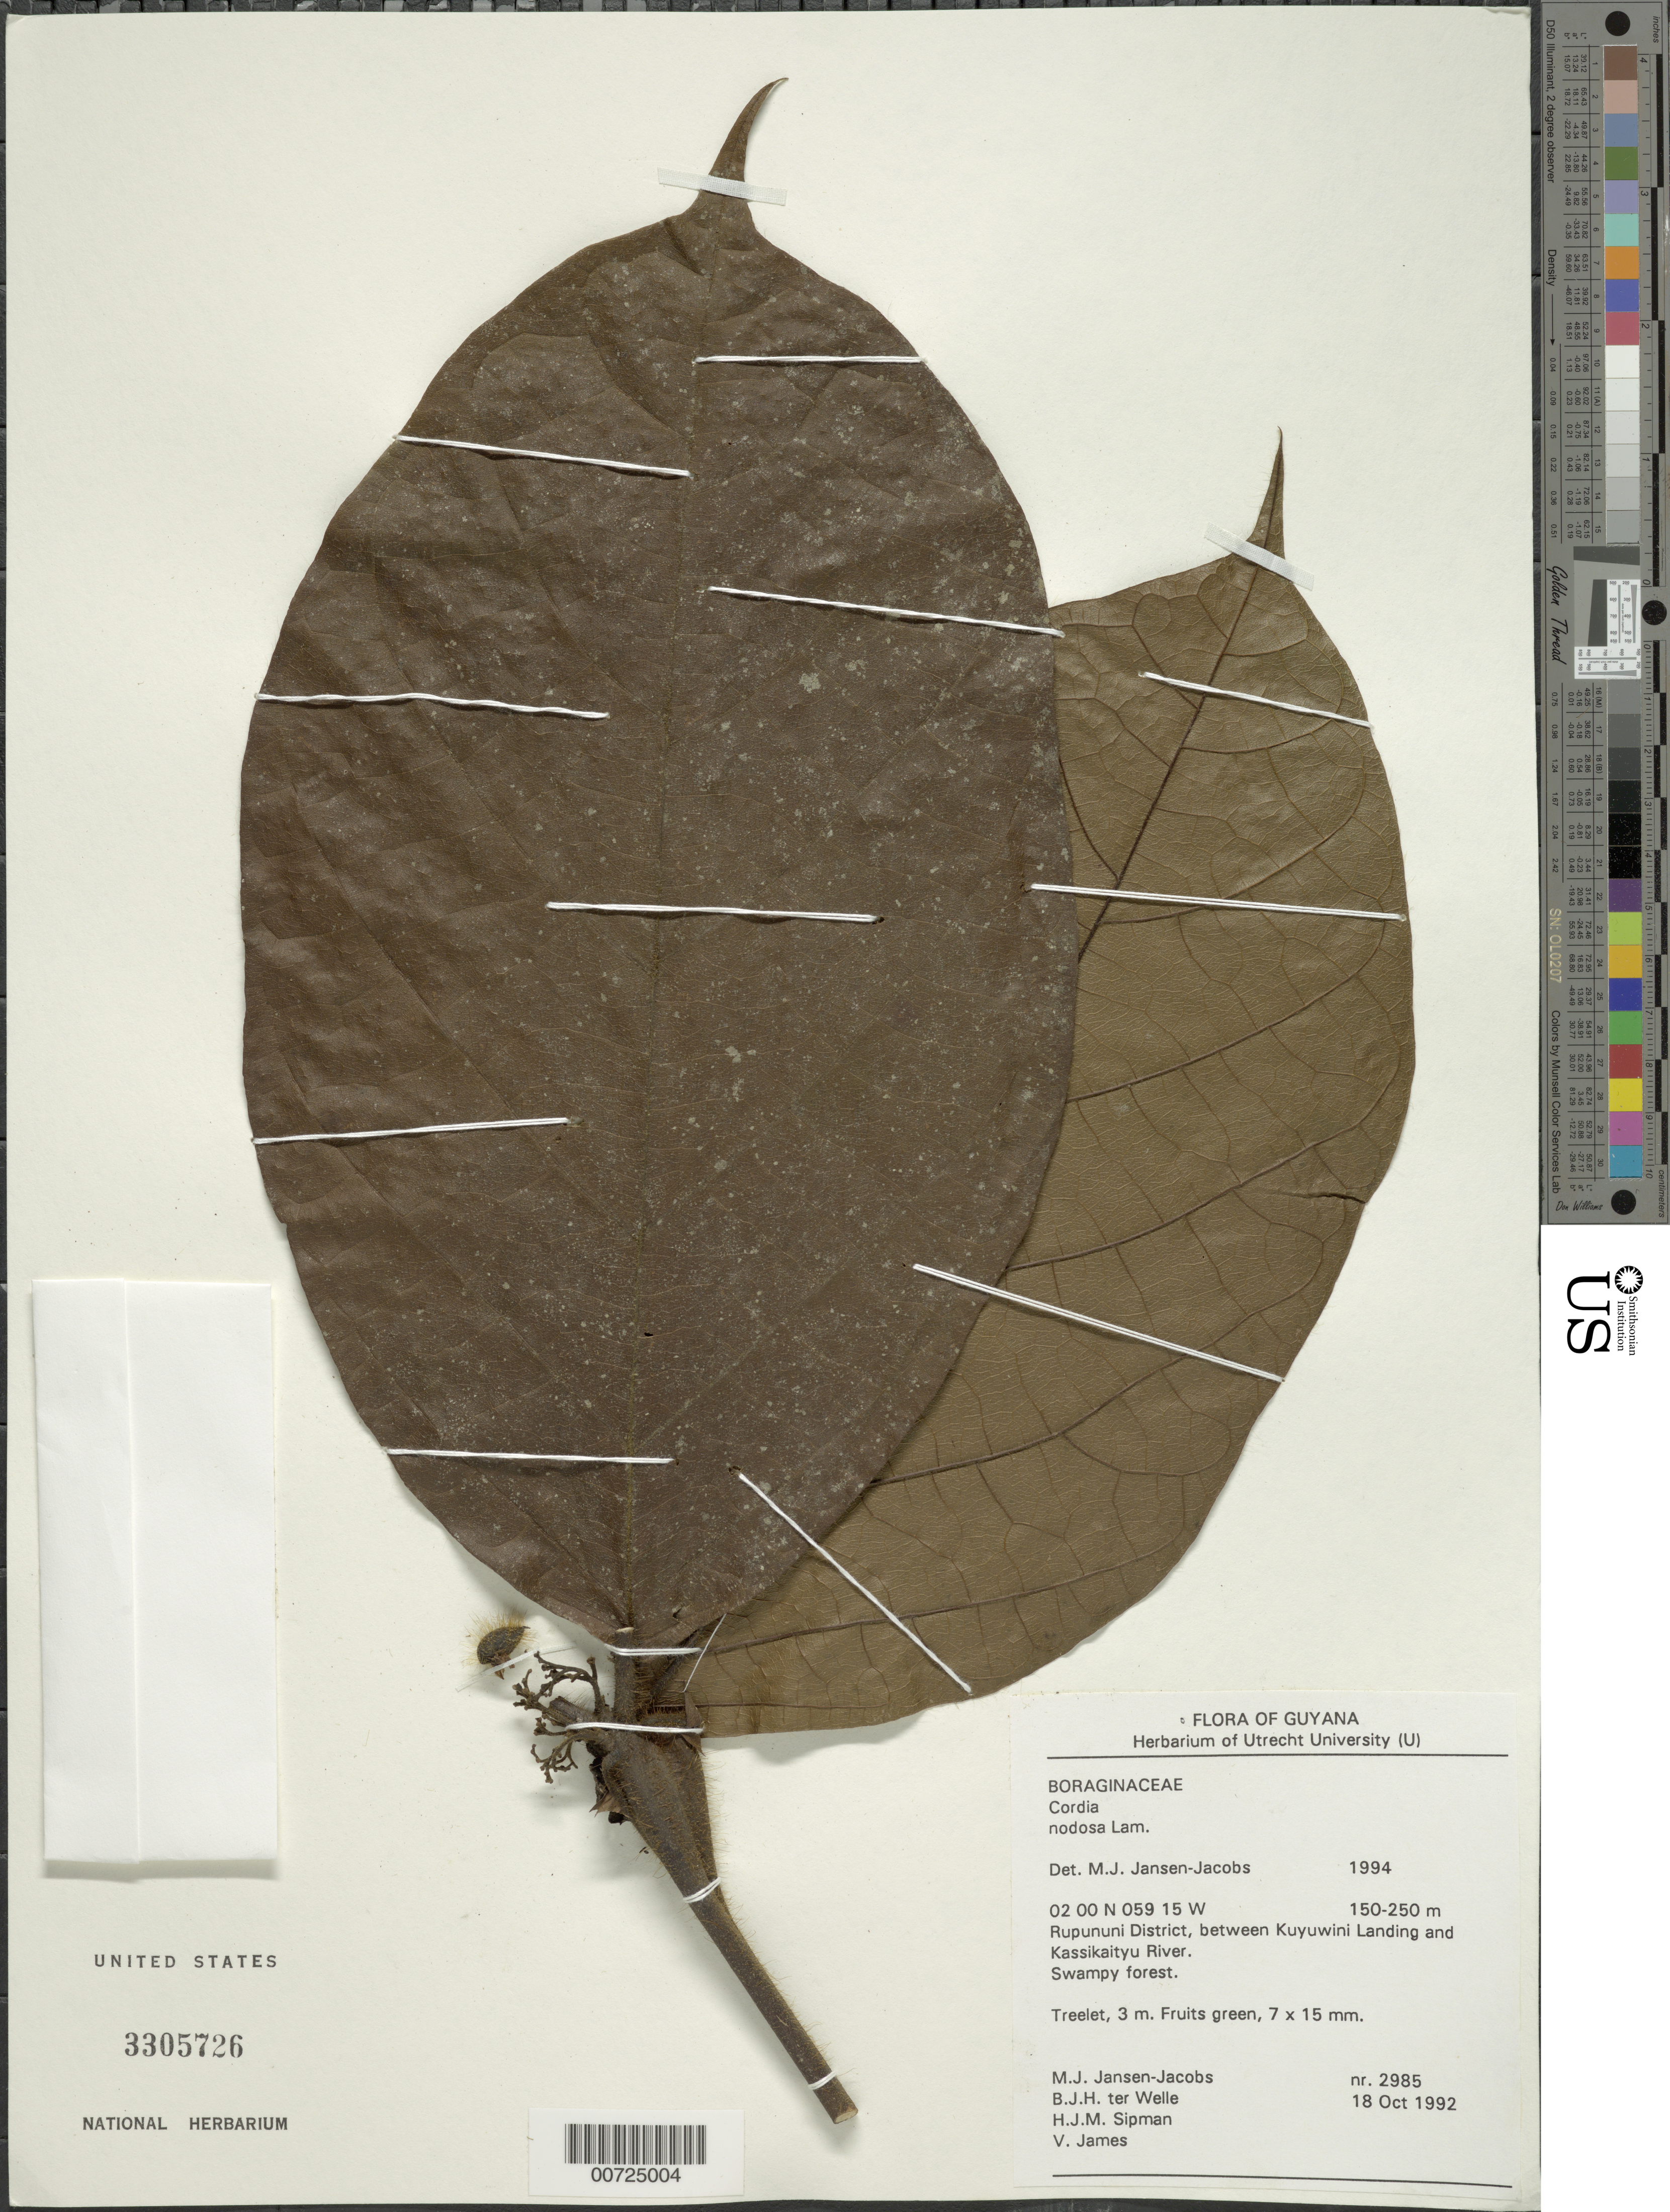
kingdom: Plantae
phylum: Tracheophyta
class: Magnoliopsida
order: Boraginales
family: Cordiaceae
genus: Cordia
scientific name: Cordia nodosa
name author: Lam.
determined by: Jansen-Jacobs, M. J., (U), Nationaal Herbarium Nederland, Utrecht University branch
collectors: M. J. Jansen-Jacobs, B. Welle, H. J. M. Sipman & V. James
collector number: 2985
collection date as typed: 18-Oct-92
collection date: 1992-10-18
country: Guyana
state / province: U. Takutu-U. Essequibo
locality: Rupununi District, between Kuyuwini Landing and Kassikaityu River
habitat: Swampy forest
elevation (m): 150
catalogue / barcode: US 3305726